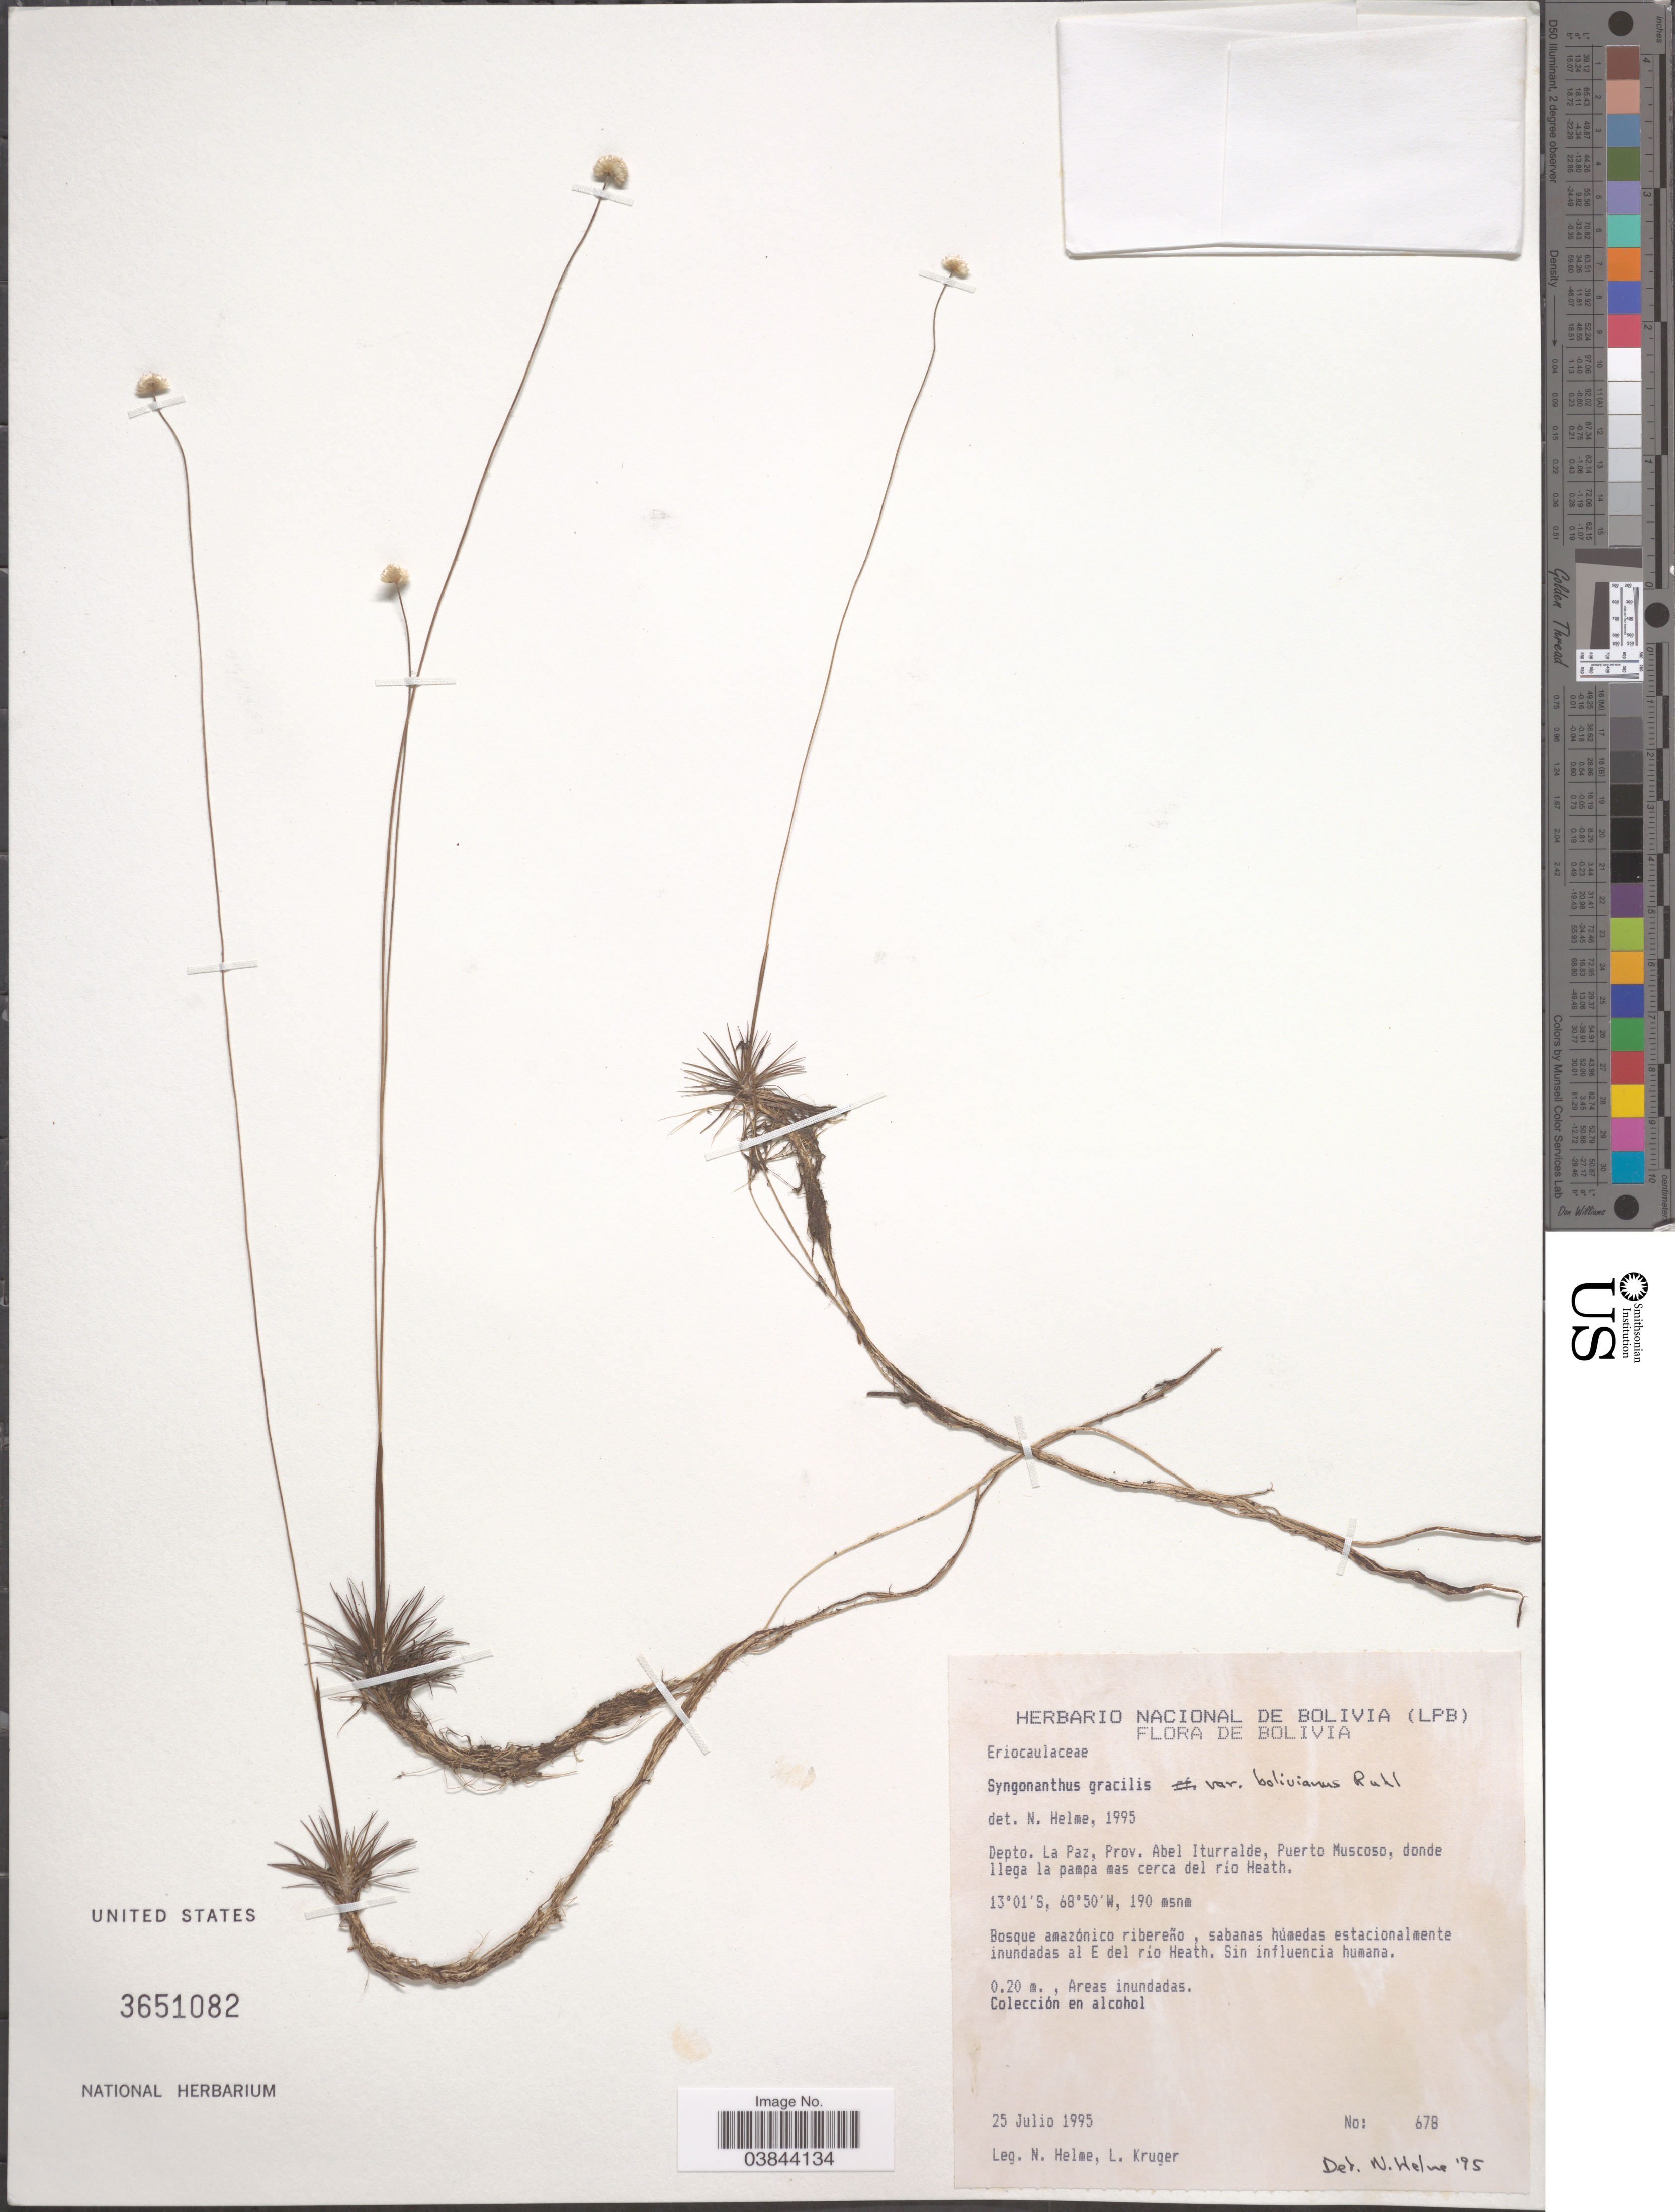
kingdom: Plantae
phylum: Tracheophyta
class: Liliopsida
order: Poales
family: Eriocaulaceae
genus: Syngonanthus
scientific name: Syngonanthus gracilis var. boliviana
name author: Ruhland in Engl.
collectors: N. Helme & L. Kruger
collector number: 678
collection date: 1995-07-25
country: Bolivia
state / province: La Paz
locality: Depto. La Paz, Prov. Abel Iturralde, Puerto Muscoso, donde llega la pampa mas cerca del río Heath. E del río Heath.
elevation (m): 190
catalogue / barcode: US 3651082